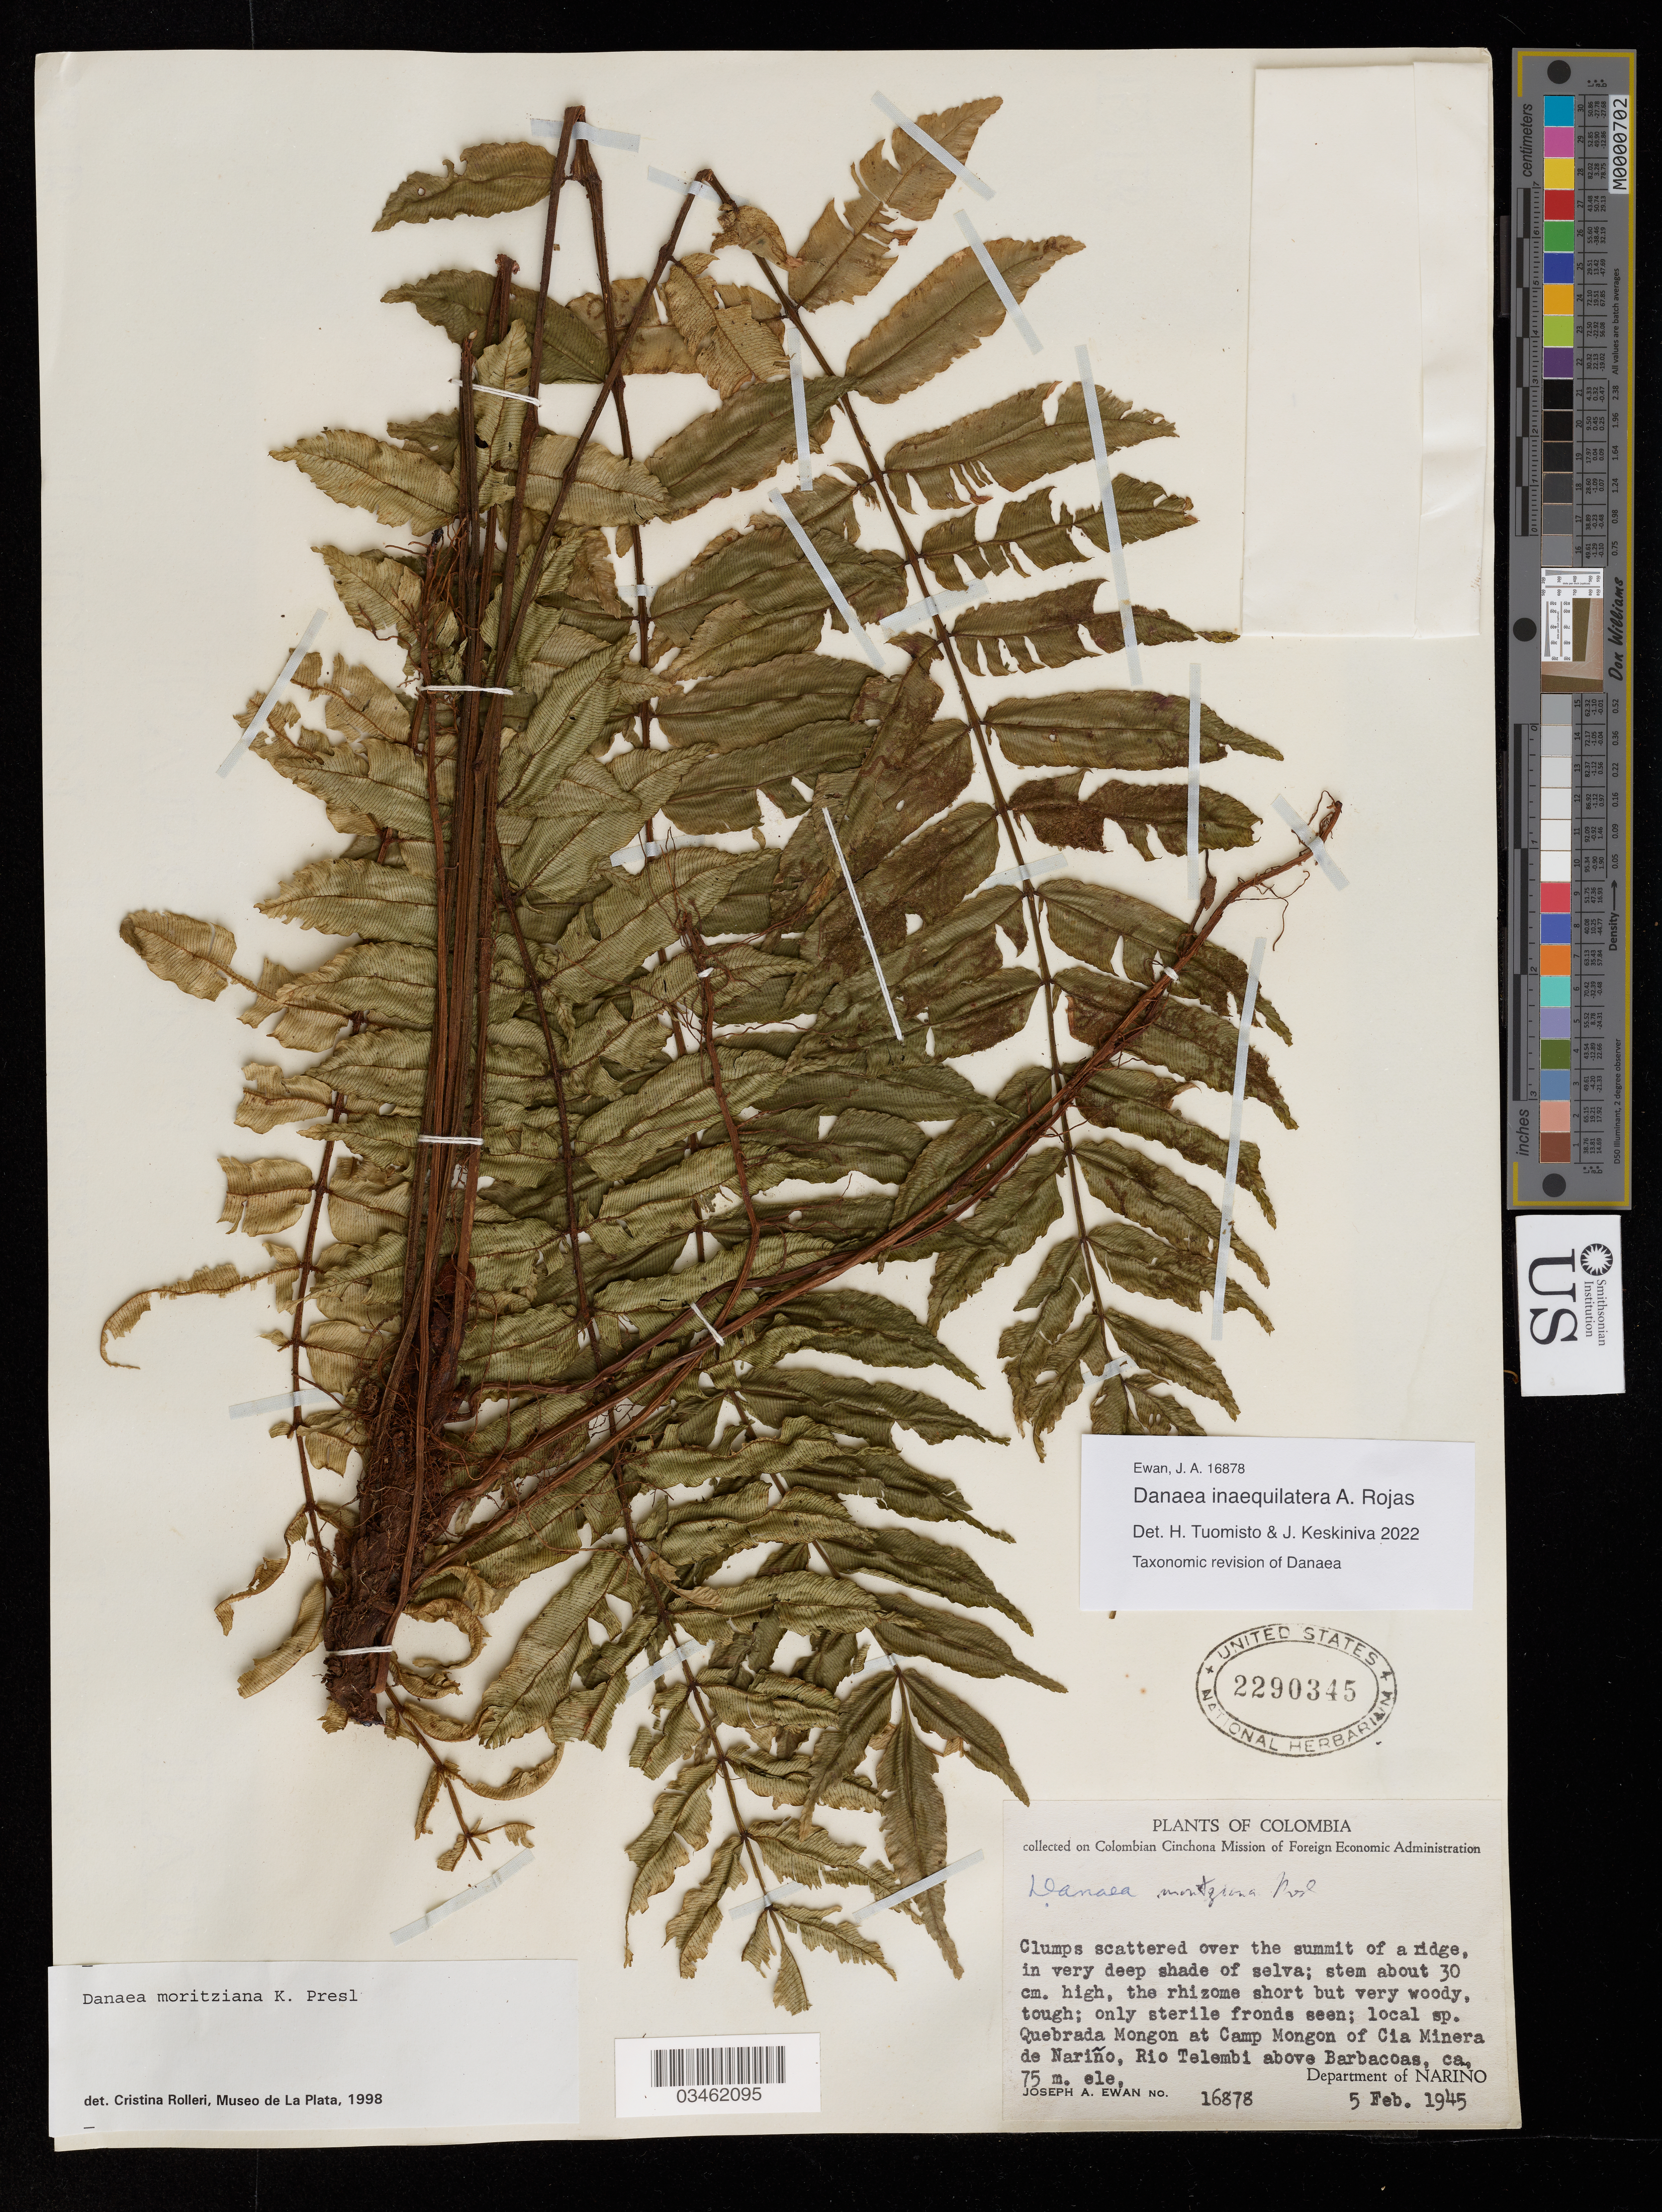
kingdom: Plantae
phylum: Tracheophyta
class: Polypodiopsida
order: Marattiales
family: Marattiaceae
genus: Danaea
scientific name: Danaea inaequilatera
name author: A. Rojas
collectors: J. A. Ewan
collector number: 16878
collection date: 1945-02-05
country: Colombia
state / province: Nariño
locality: Quebrada Mongon at Camp Mongon of Cia Minera de Nariño, Rio Telembi above Barbacoas. Department of Nariño.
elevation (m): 75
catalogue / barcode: US 2290345